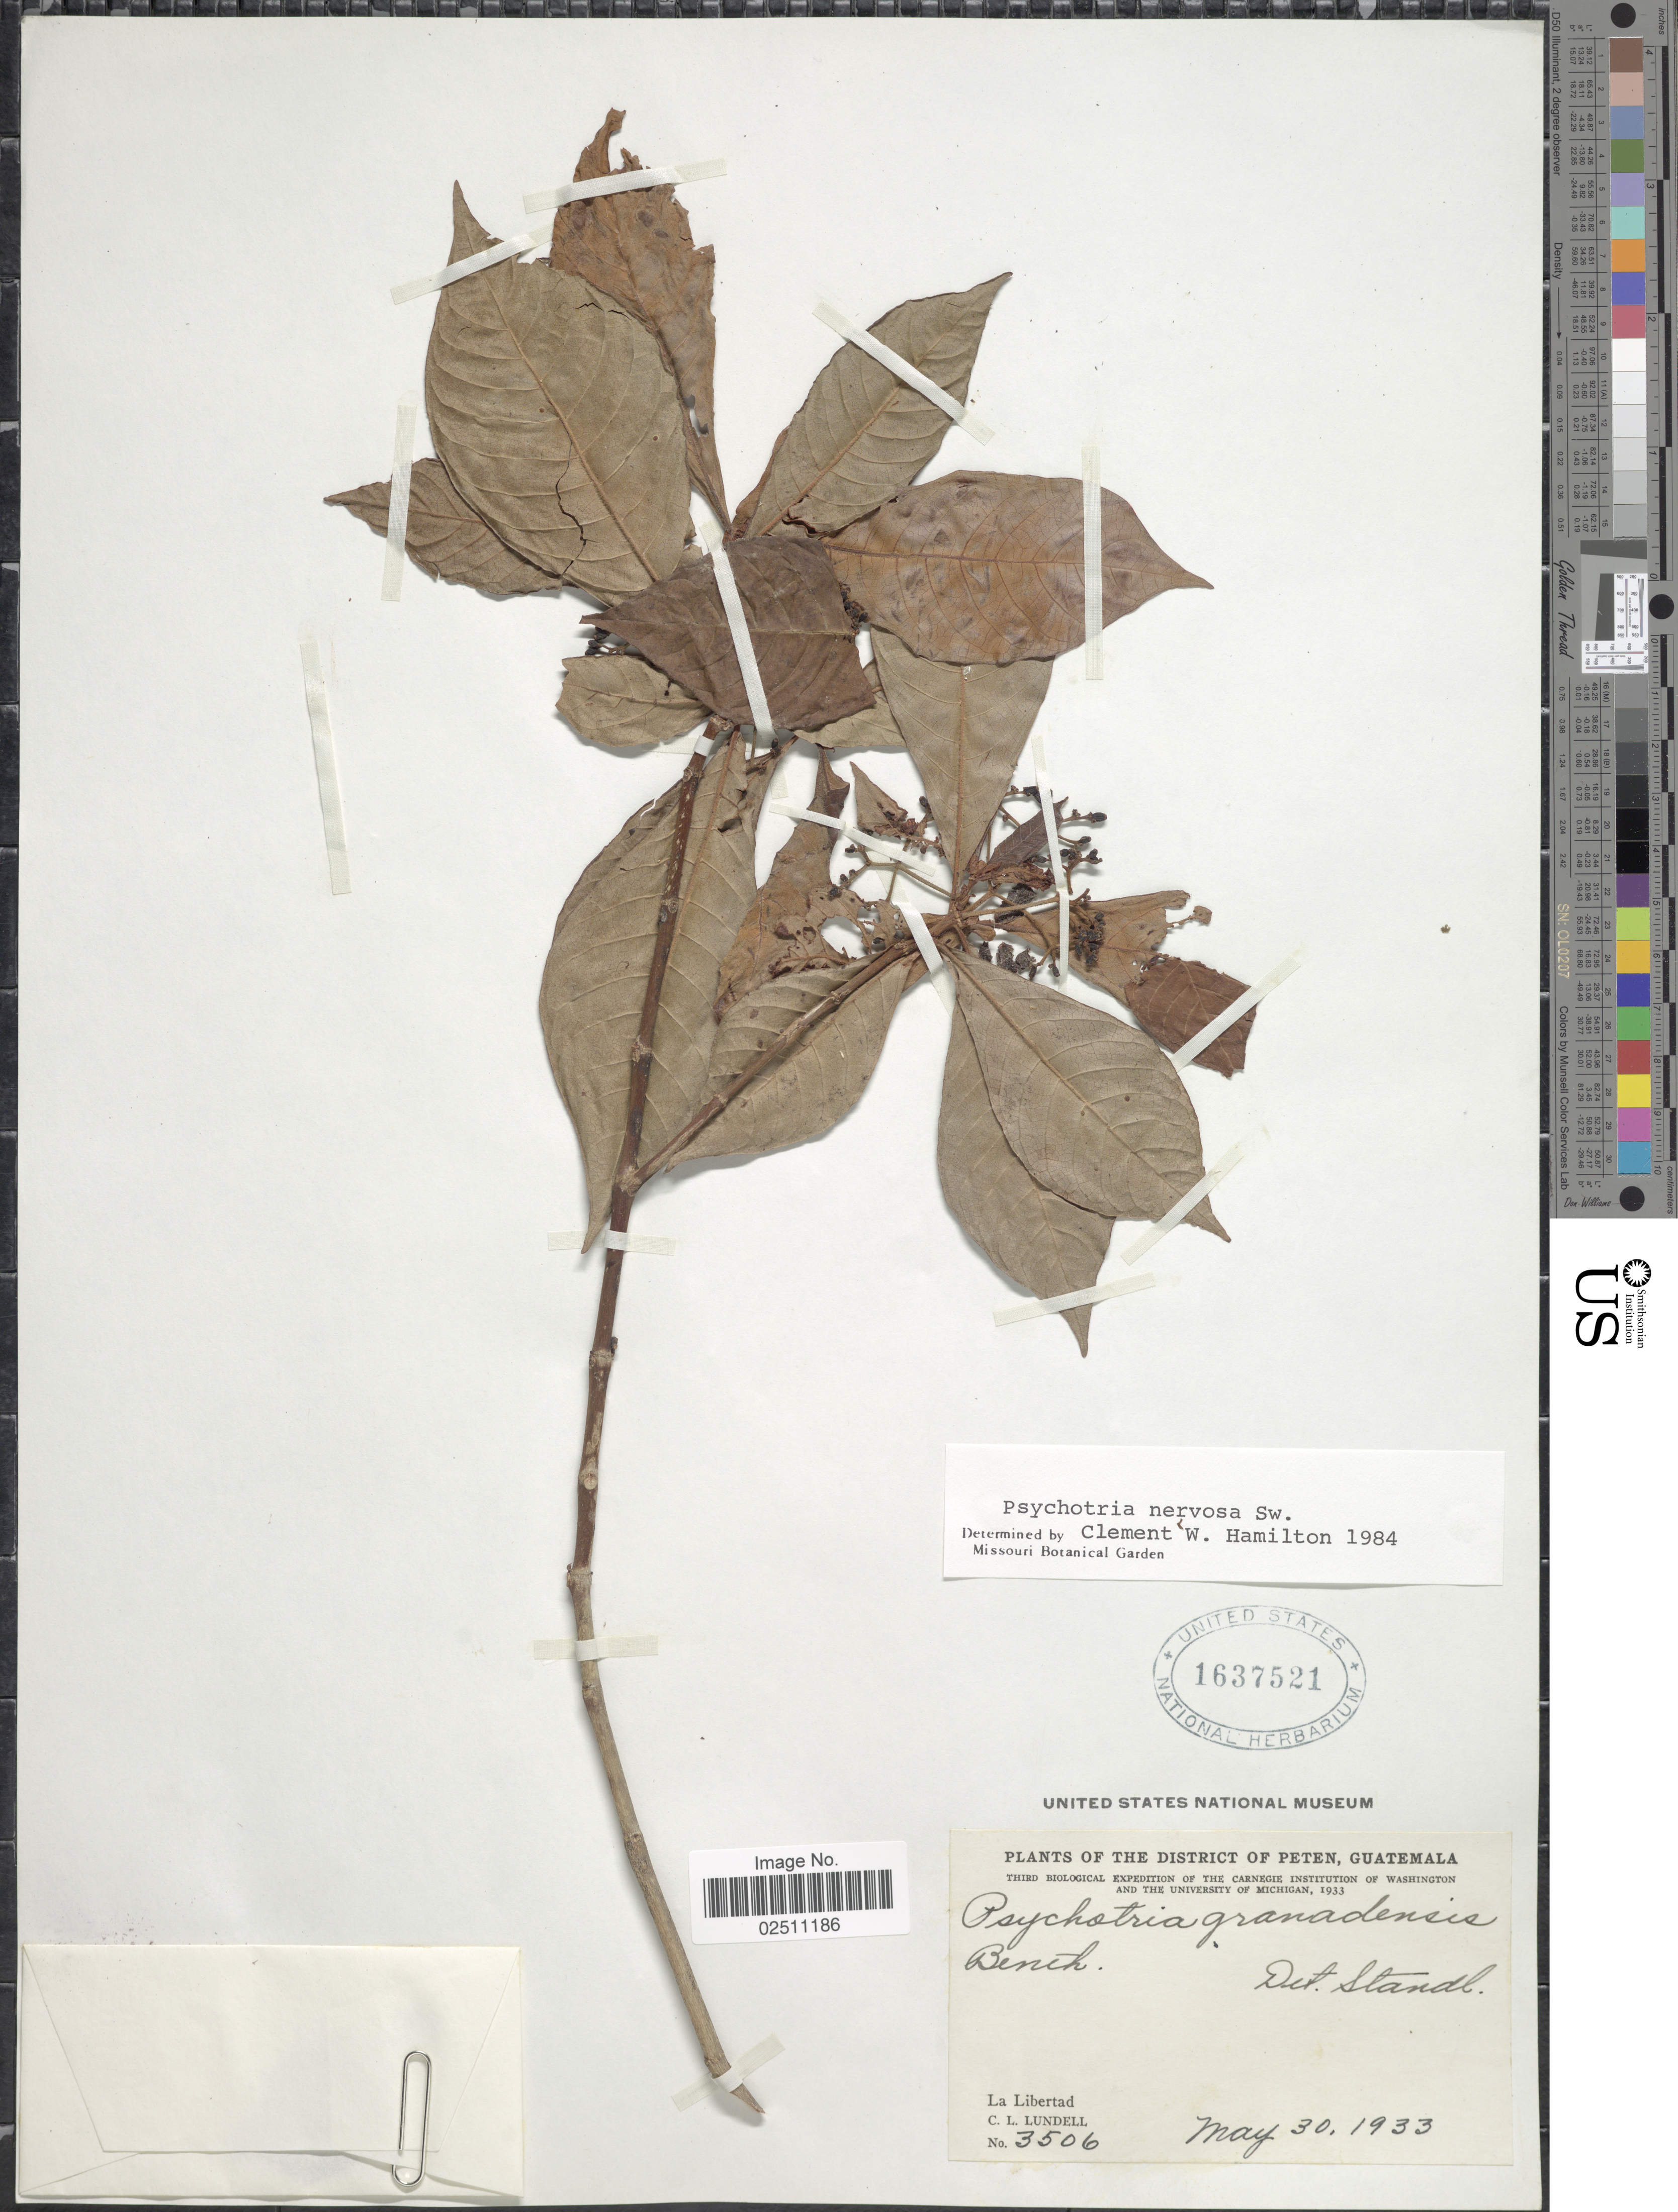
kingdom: Plantae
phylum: Tracheophyta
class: Magnoliopsida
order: Gentianales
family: Rubiaceae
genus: Psychotria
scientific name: Psychotria nervosa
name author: Sw.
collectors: C. L. Lundell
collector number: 3506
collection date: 1933-05-30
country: Guatemala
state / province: El Petén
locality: La Libertad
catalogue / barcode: US 1637521